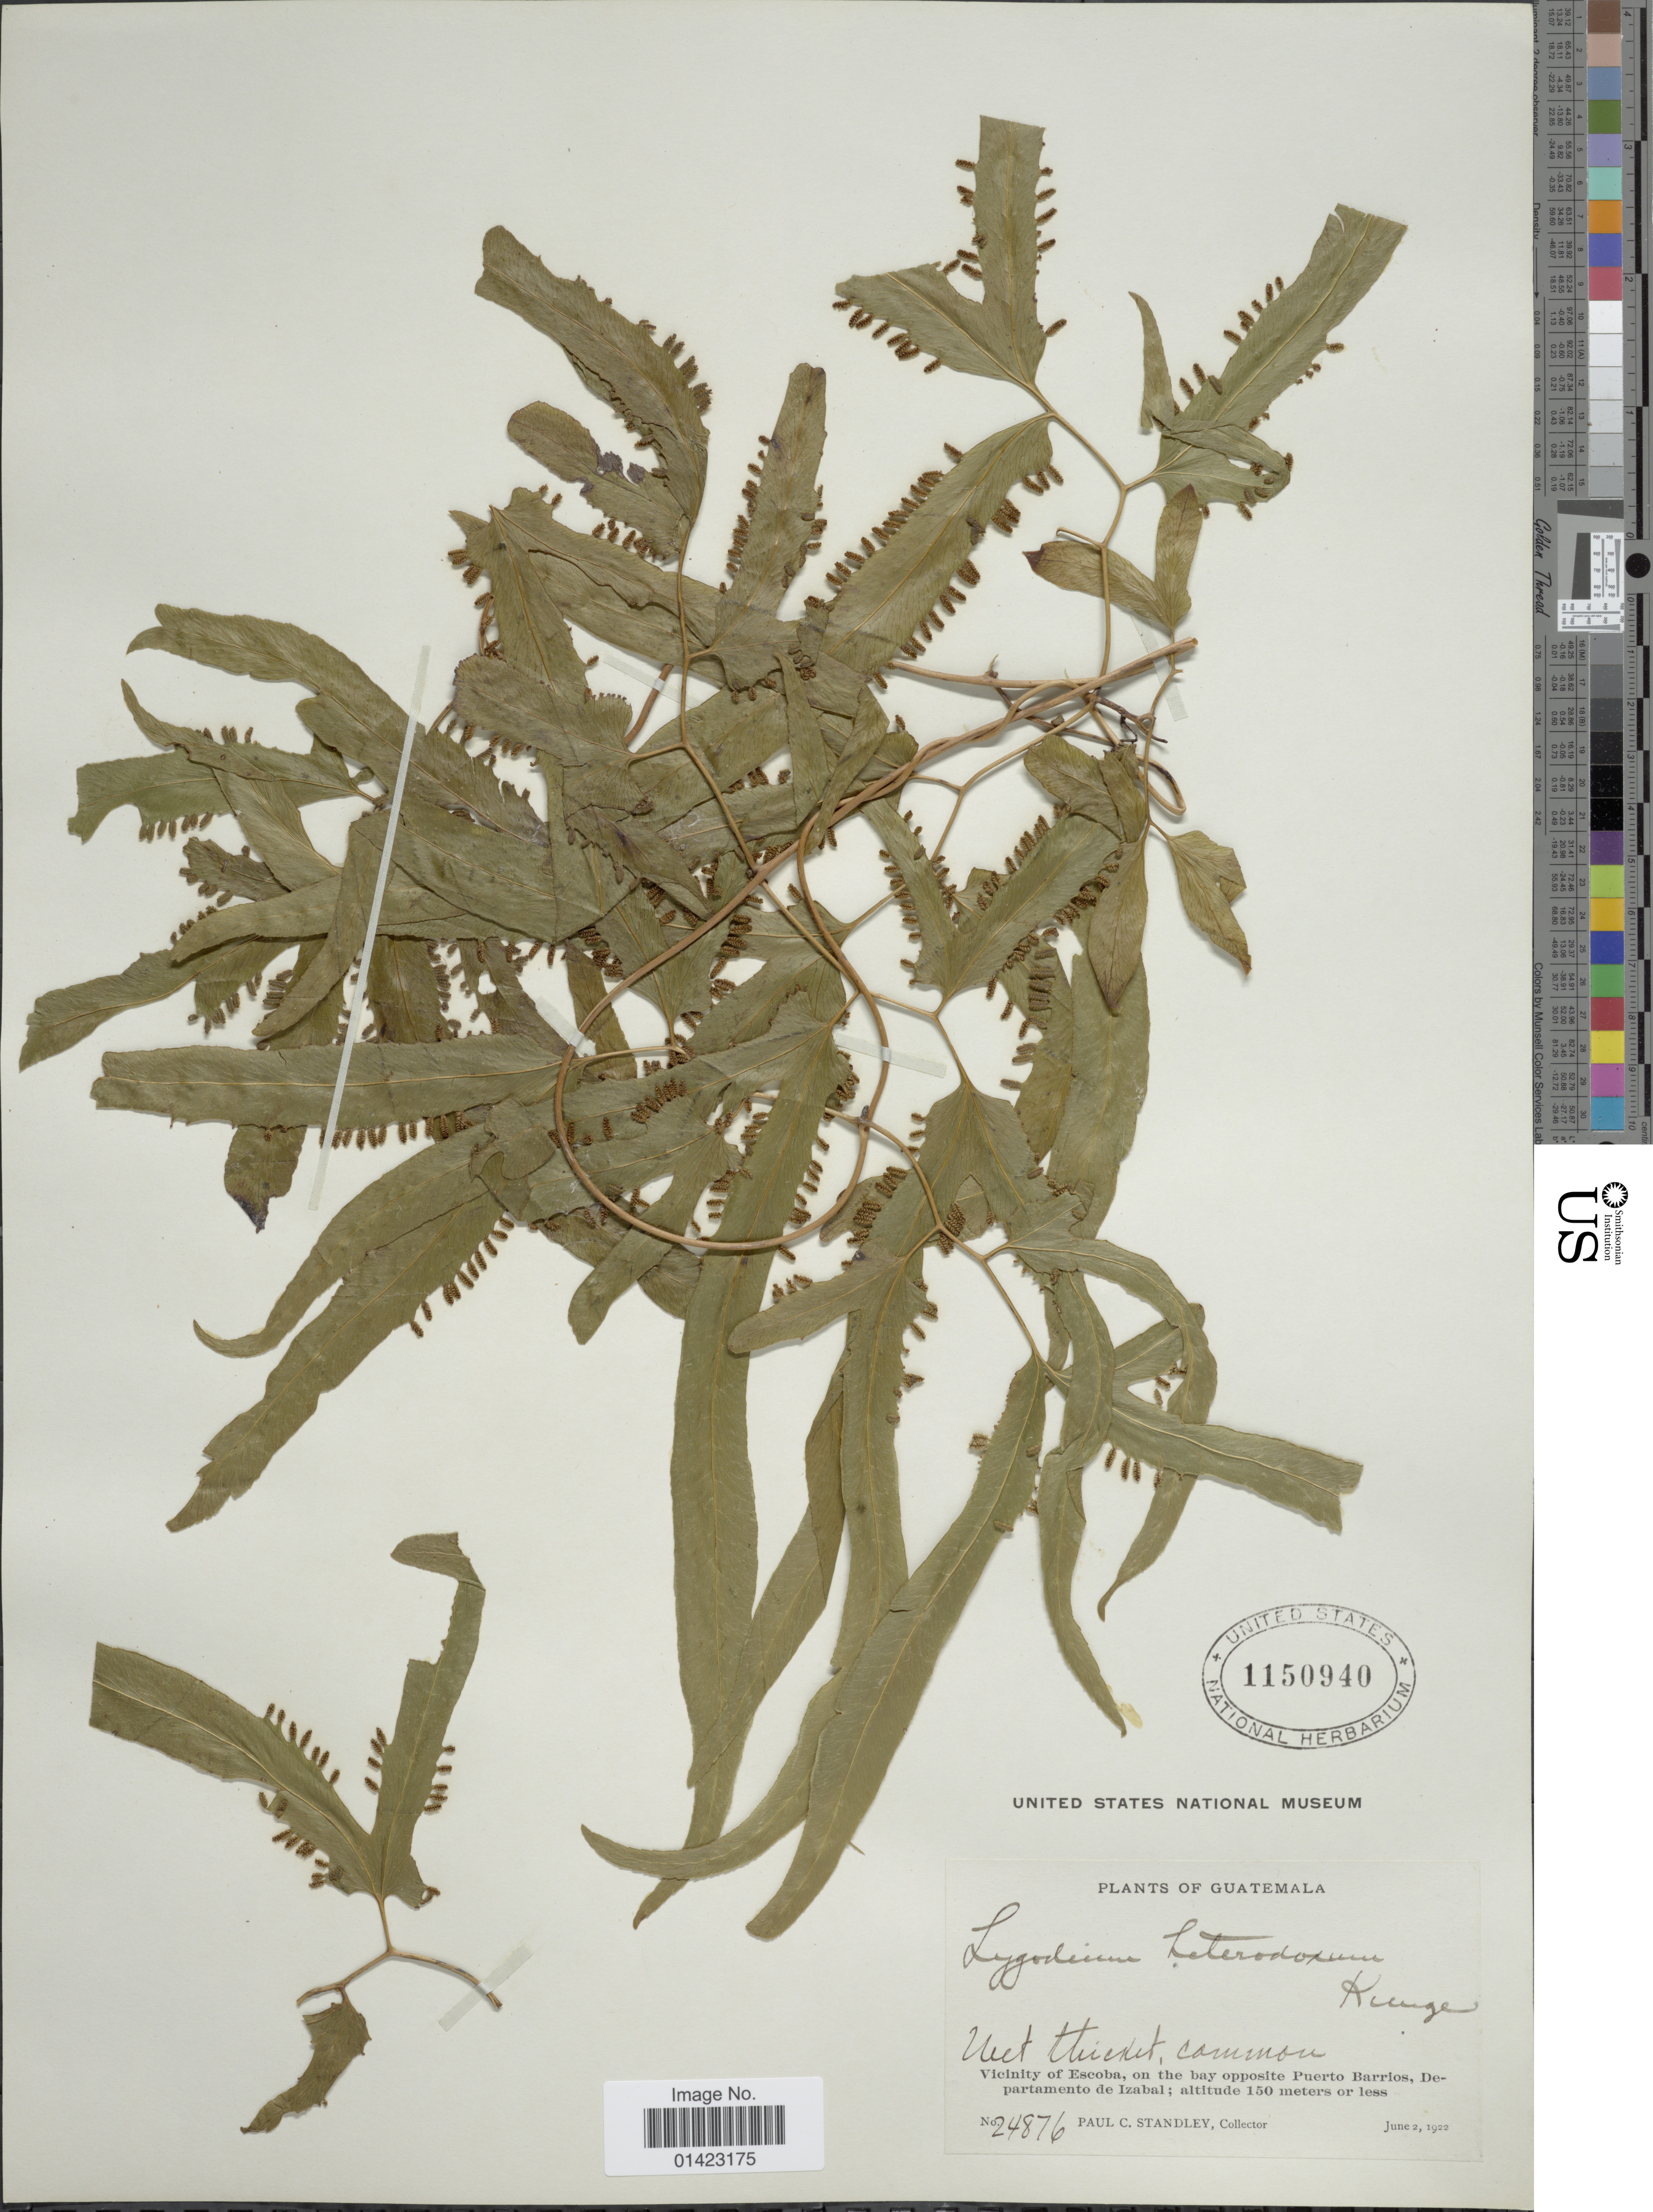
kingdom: Plantae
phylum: Tracheophyta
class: Polypodiopsida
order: Schizaeales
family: Lygodiaceae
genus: Lygodium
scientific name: Lygodium heterodoxum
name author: Kunze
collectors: P. C. Standley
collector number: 24876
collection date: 1922-06-02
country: Guatemala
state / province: Izabal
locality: Vicinity of Escoba, on the bay opposite Puerto Barrios, Departamento de Izabal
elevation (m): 150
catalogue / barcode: US 1150940